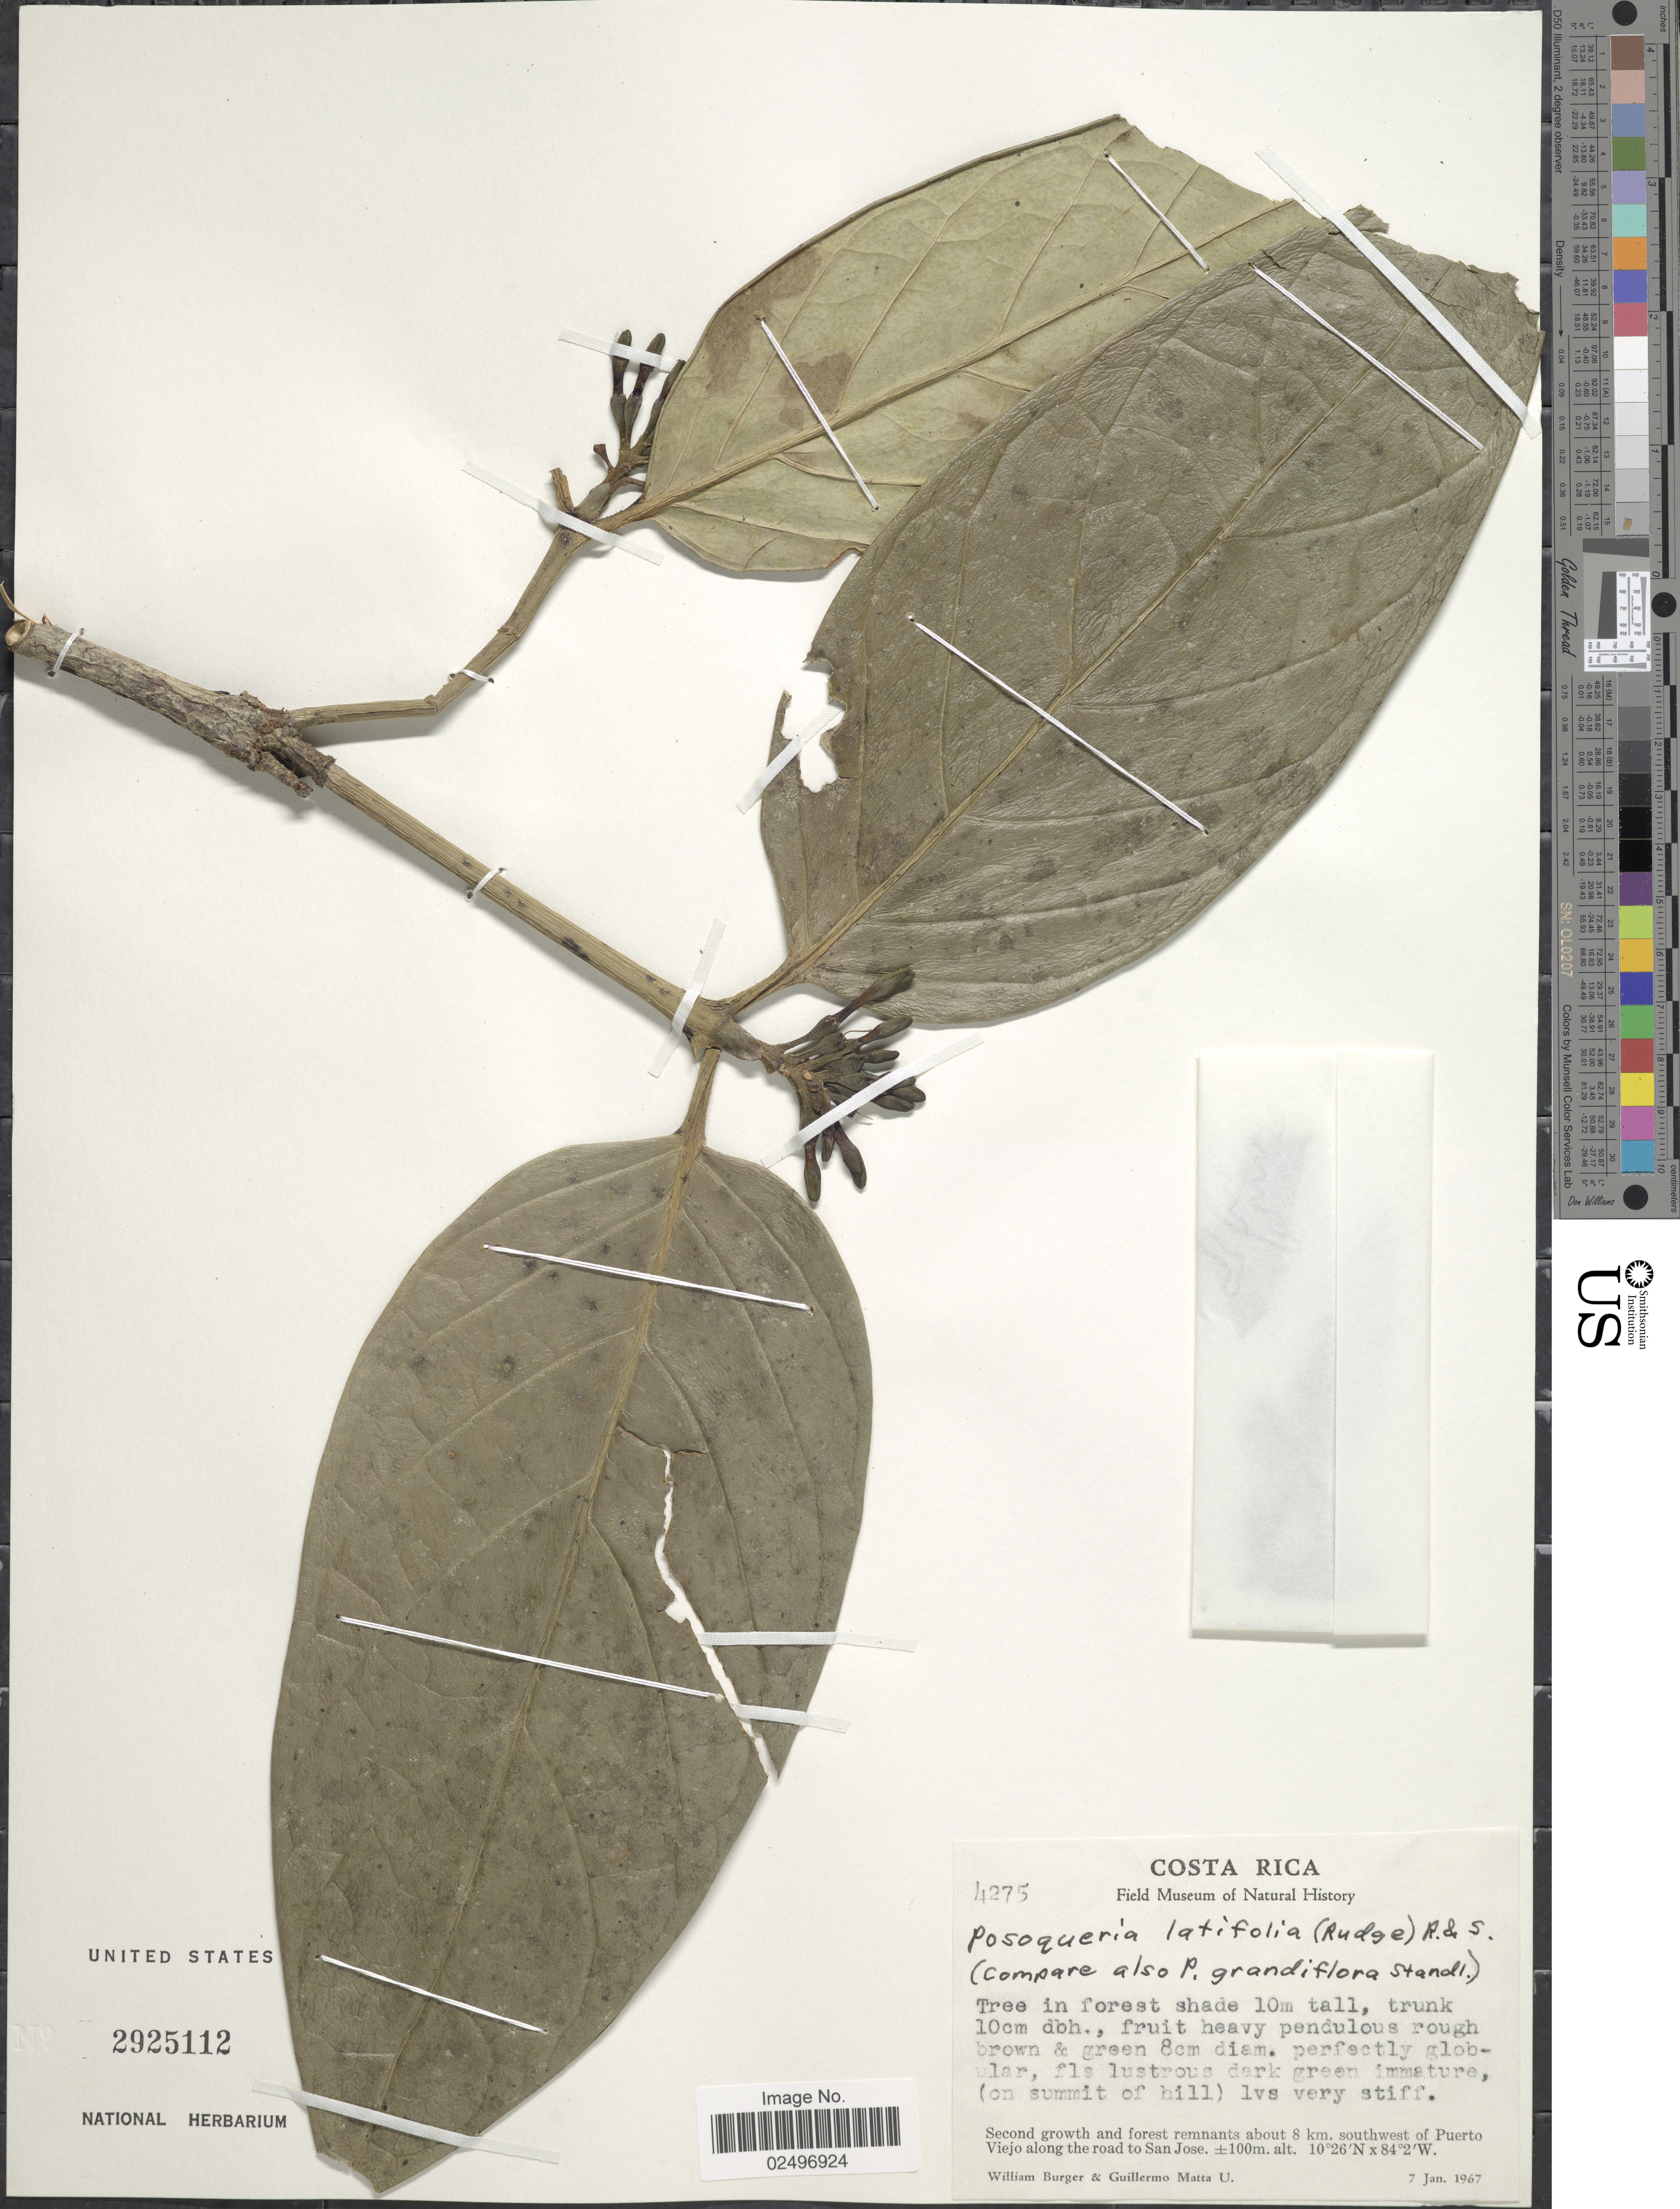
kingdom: Plantae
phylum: Tracheophyta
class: Magnoliopsida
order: Gentianales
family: Rubiaceae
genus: Posoqueria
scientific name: Posoqueria latifolia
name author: (Rudge) Roem. & Schult.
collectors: W. Buger & G. Matta U.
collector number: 4275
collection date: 1967-01-07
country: Costa Rica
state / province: San José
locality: Second growth and forest remnants about 8 km southwest of Puerto Viejo along the road to San Jose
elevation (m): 100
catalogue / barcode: US 2925112